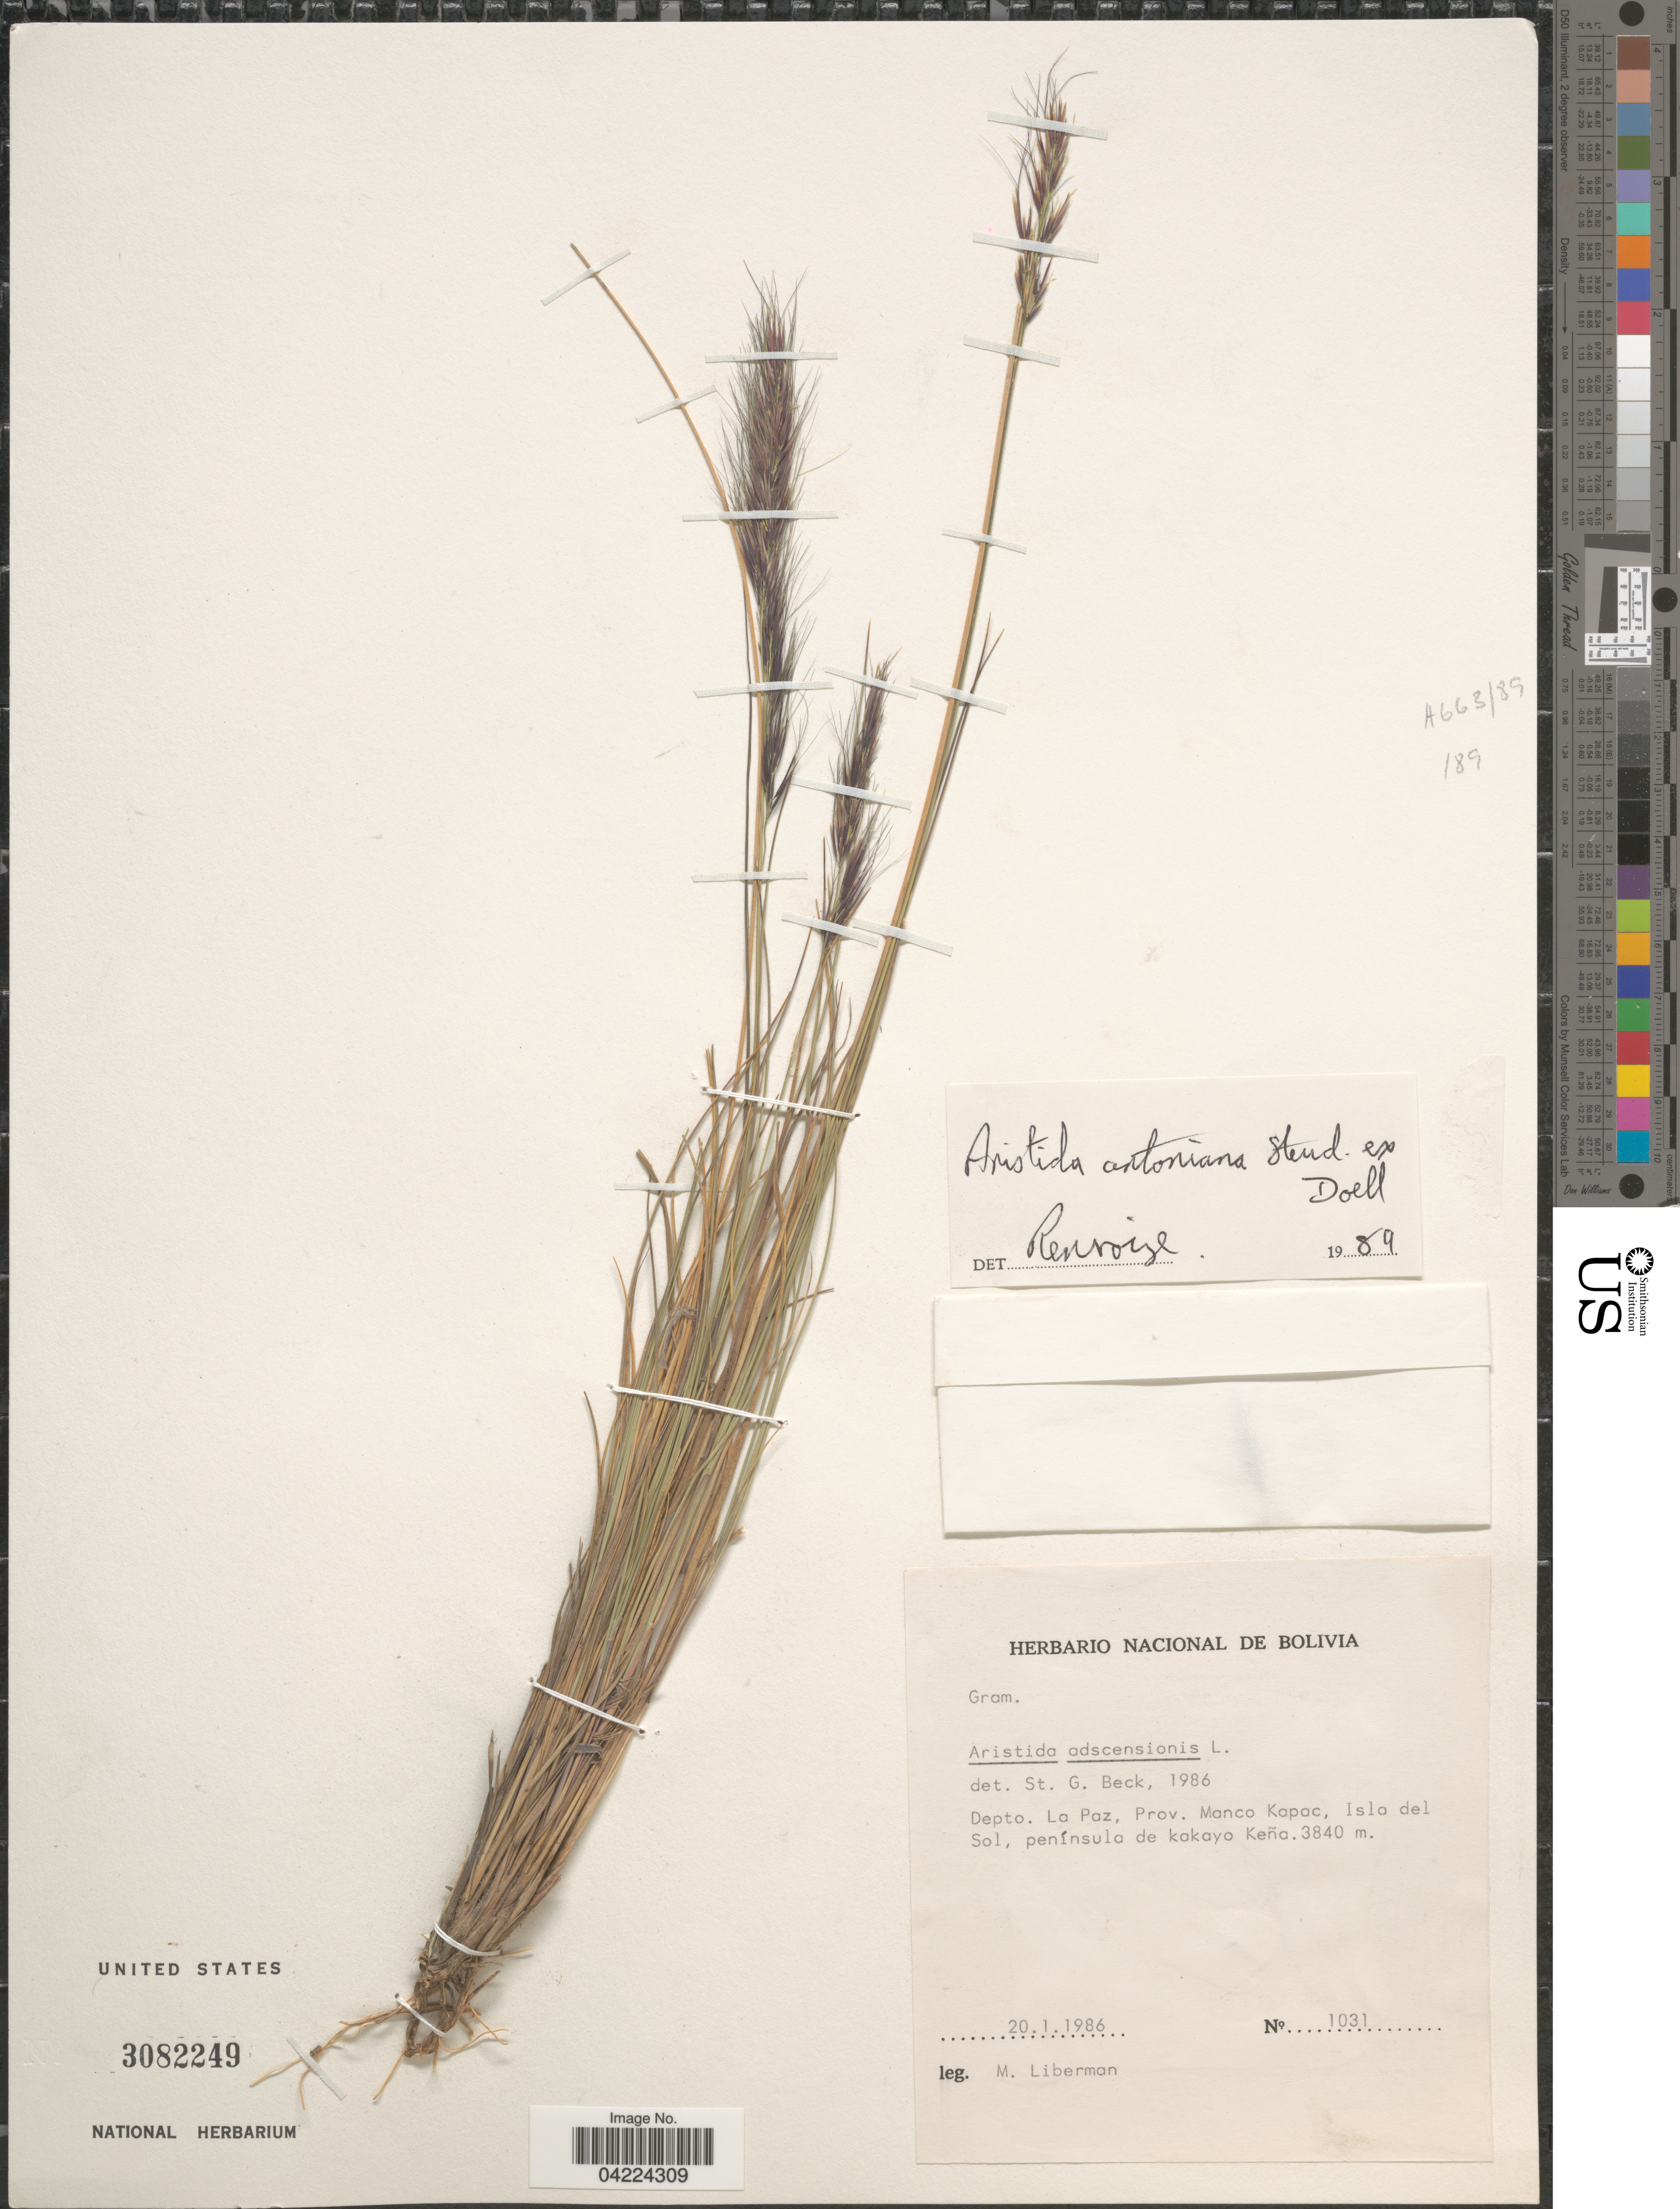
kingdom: Plantae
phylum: Tracheophyta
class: Liliopsida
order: Poales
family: Poaceae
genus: Aristida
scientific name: Aristida antoniana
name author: Steud. ex Henr.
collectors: M. Liberman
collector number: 1031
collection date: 1986-01-20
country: Bolivia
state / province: La Paz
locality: Depto. La Paz, Prov. Manco Kapac, Isla del Sol, península de kakayo Keña.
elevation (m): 3840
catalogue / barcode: US 3082249